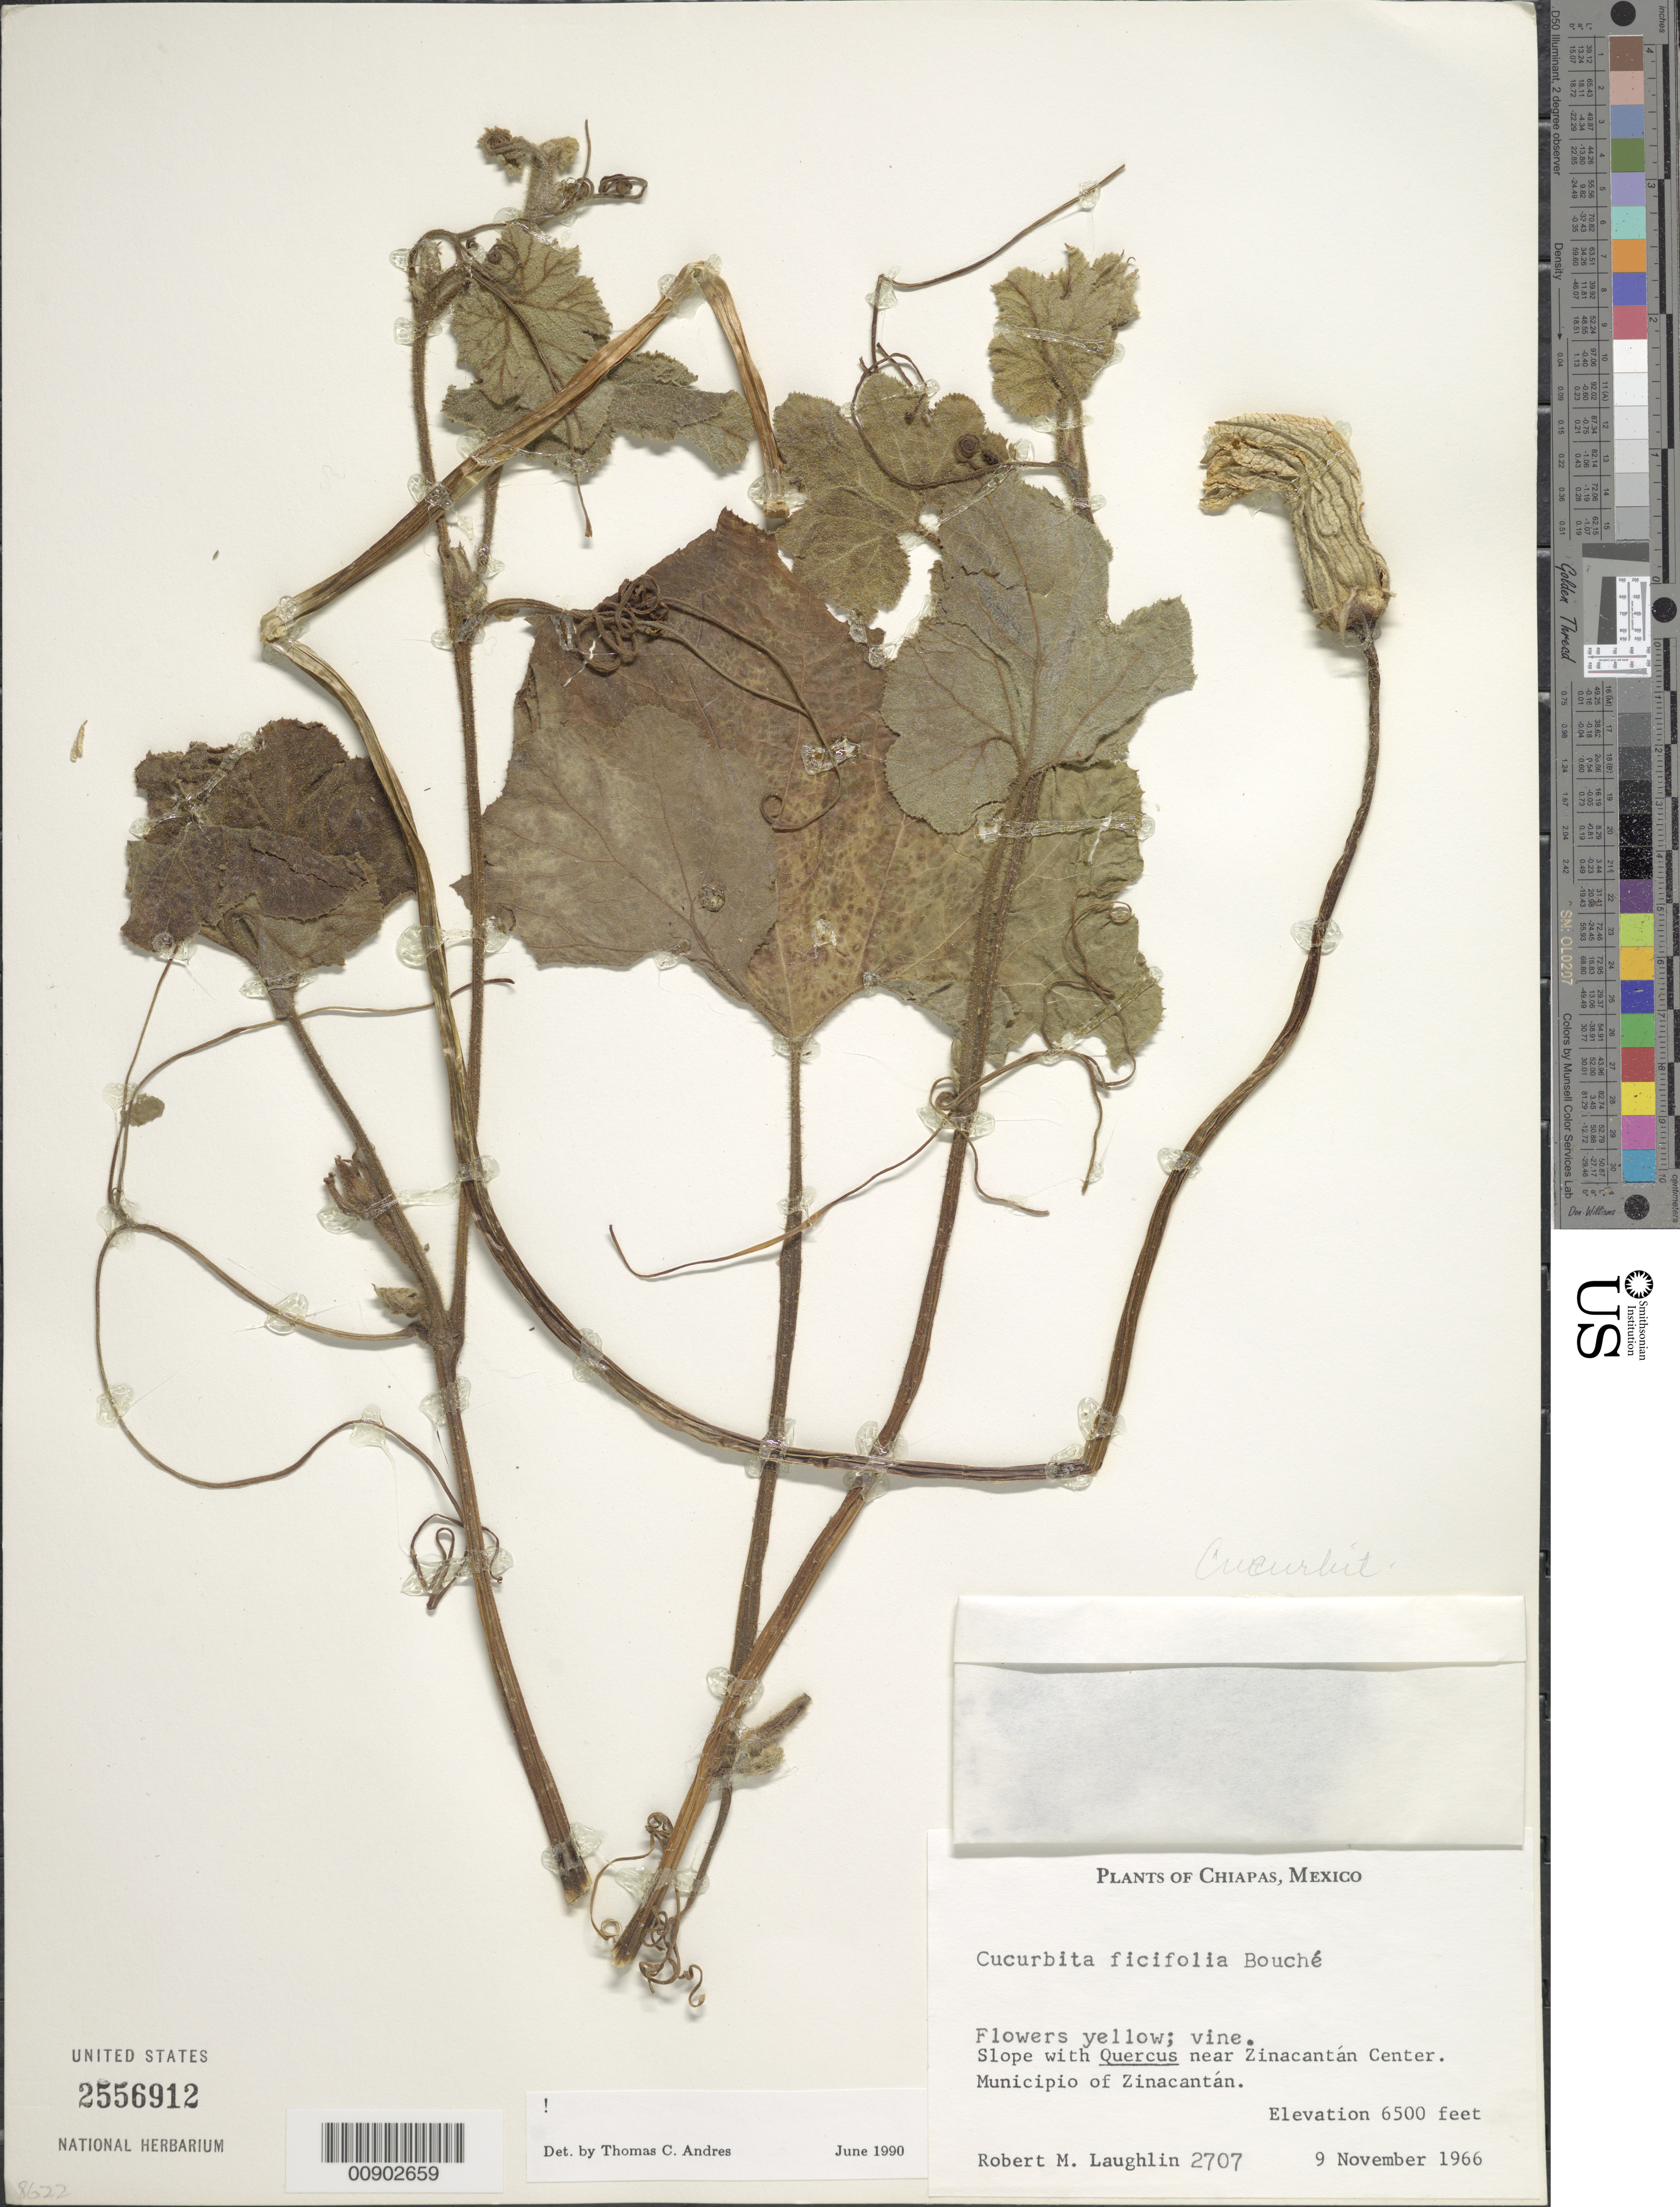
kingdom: Plantae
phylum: Tracheophyta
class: Magnoliopsida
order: Cucurbitales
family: Cucurbitaceae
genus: Cucurbita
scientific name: Cucurbita ficifolia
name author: C.D. Bouché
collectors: R. M. Laughlin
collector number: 2707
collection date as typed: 09 Nov 1966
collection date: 1966-11-09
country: Mexico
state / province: Chiapas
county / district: Zinacantán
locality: Near Zinacantán Center. Municipio of Zinacantán, Chiapas.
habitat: Slope with Quercus.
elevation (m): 1981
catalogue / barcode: US 2556912